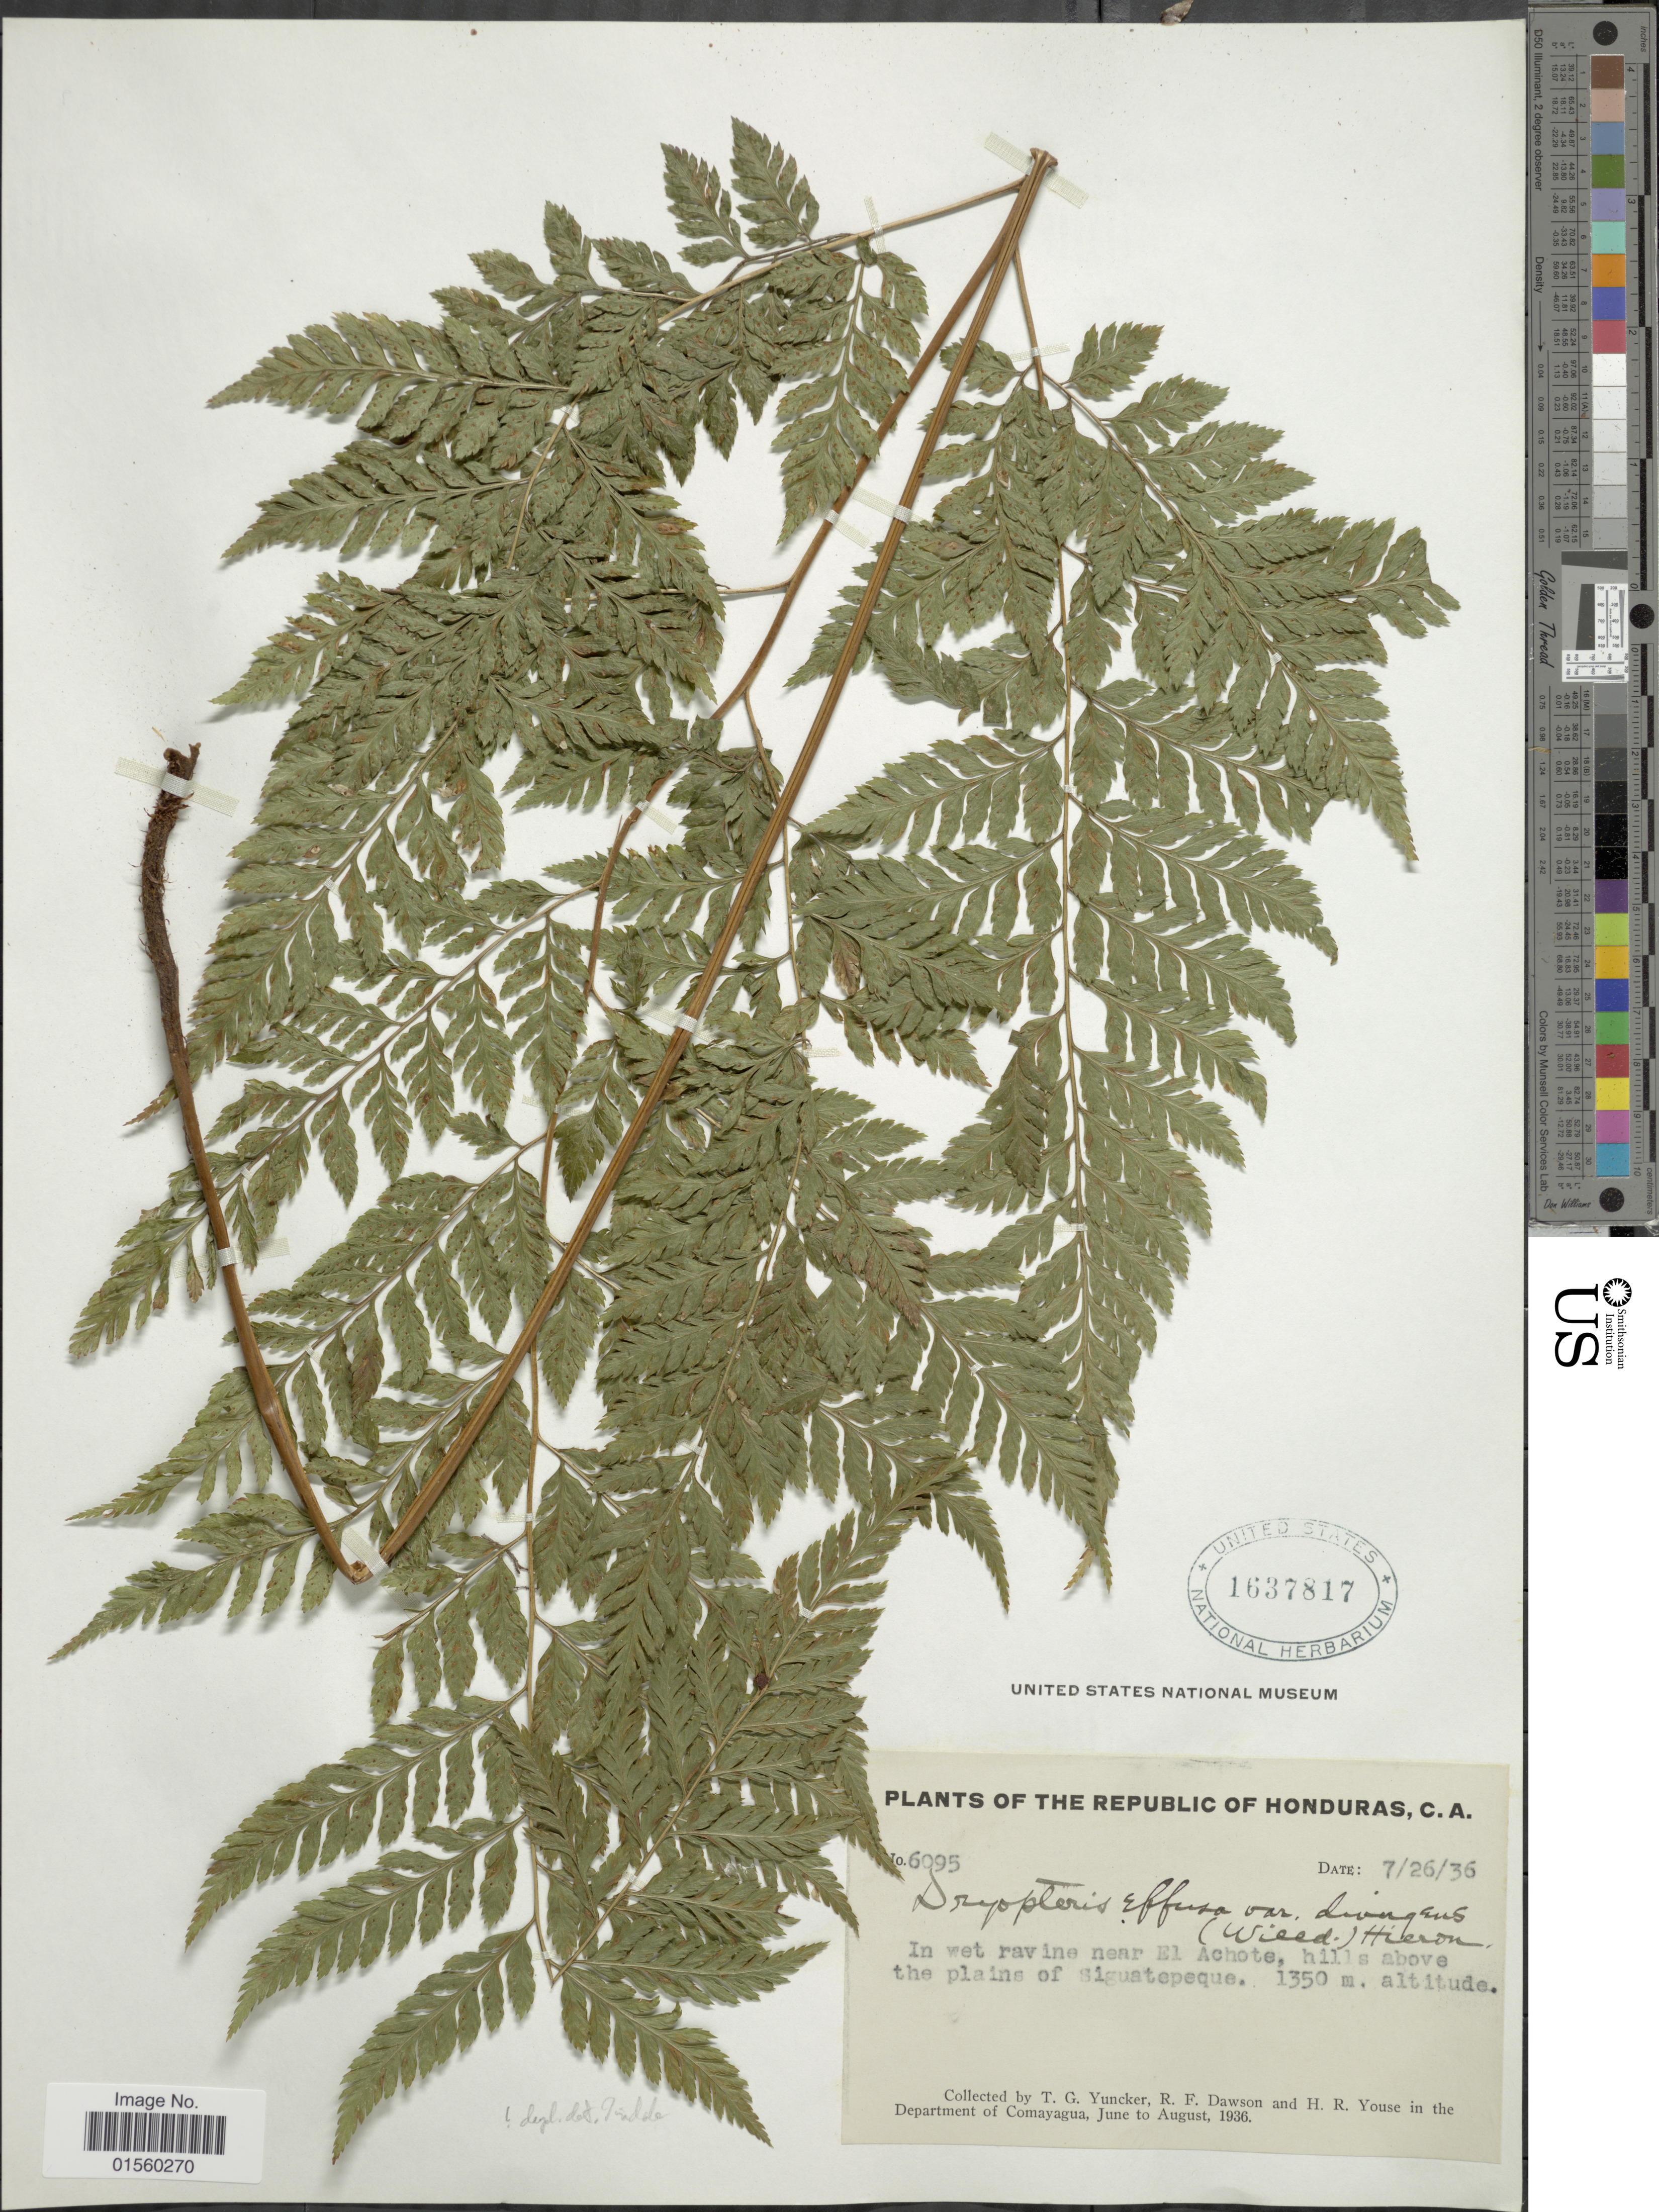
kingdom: Plantae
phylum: Tracheophyta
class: Polypodiopsida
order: Polypodiales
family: Dryopteridaceae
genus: Parapolystichum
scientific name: Parapolystichum effusum var. effusum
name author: (Sw.) Ching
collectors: T. G. Yuncker, R. F. Dawson & H. Youse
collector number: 6095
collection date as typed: Transcribed d/m/y: 26/7/36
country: Honduras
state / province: Comayagua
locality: In wet ravine near El Achote, hills above the plains of Siguatepeque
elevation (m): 1350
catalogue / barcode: US 1637817